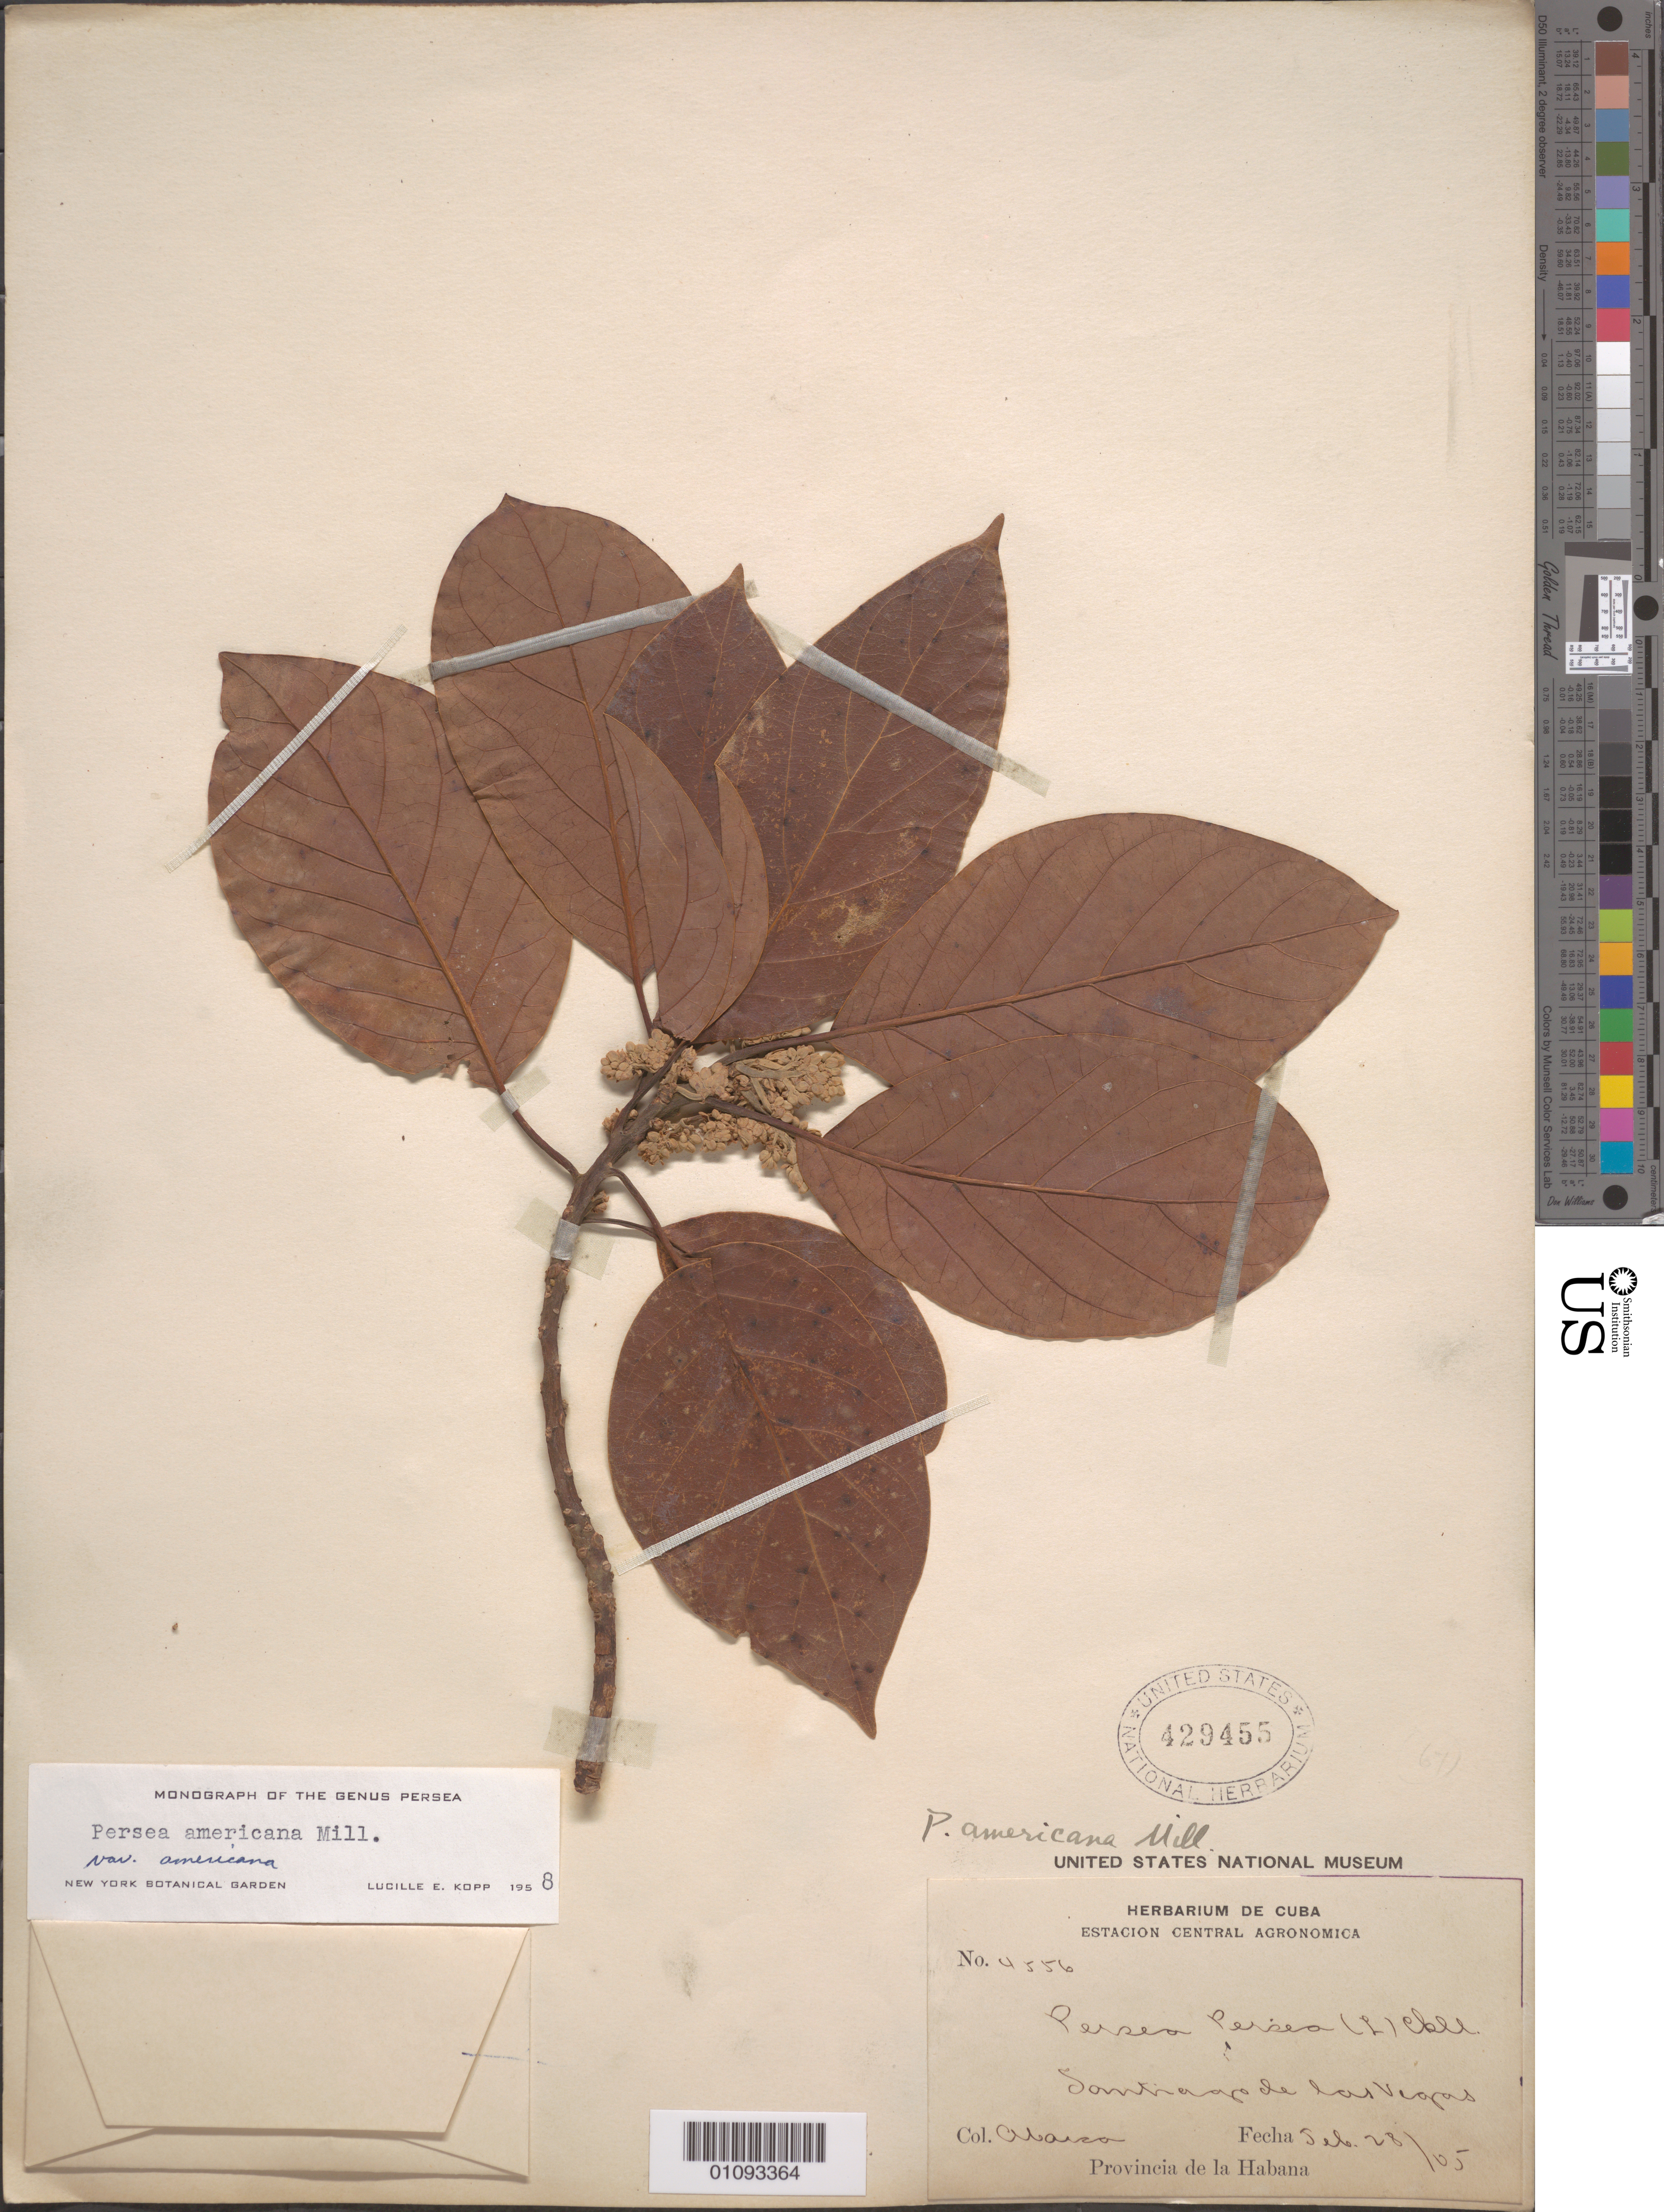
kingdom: Plantae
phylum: Tracheophyta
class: Magnoliopsida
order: Laurales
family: Lauraceae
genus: Persea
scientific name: Persea americana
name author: Mill.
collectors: M. Abarca y Vascquez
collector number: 4556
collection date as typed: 28 Feb 1905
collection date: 1905-02-28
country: Cuba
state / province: La Habana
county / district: Municipio de Boyeros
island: Cuba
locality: Santiago de Las Vegas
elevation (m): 97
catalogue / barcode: US 429455